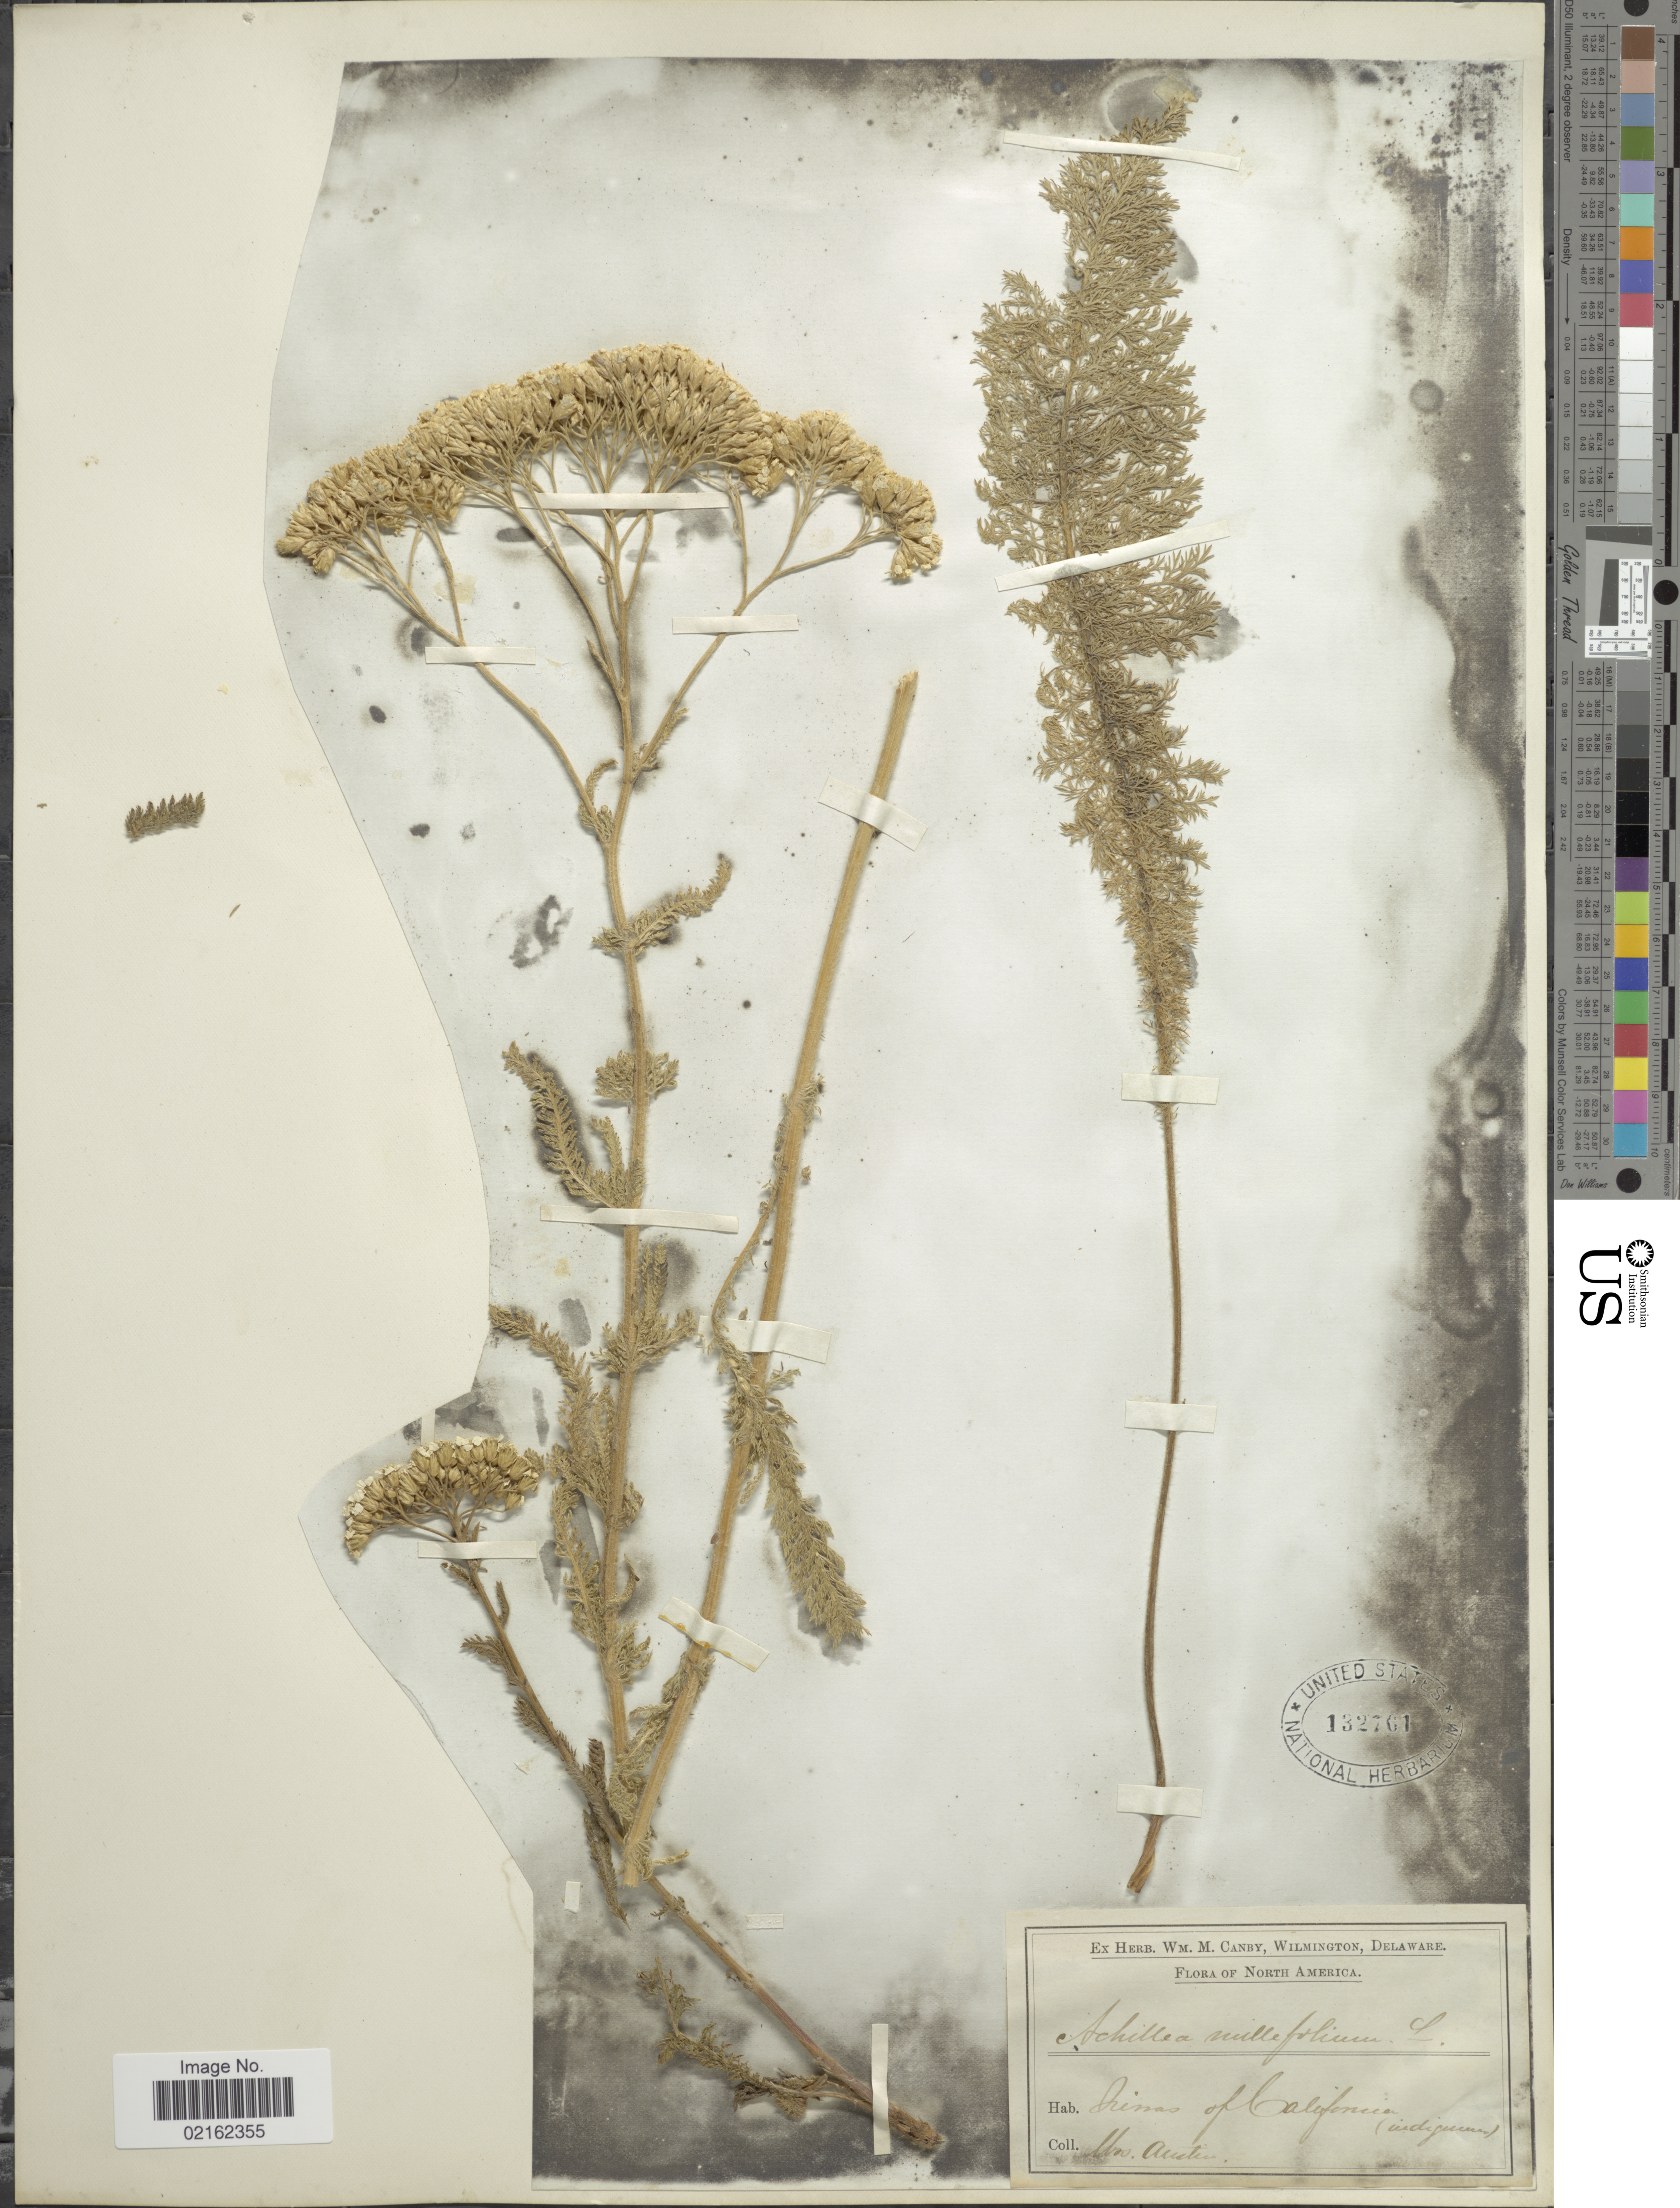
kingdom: Plantae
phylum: Tracheophyta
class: Magnoliopsida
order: Asterales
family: Asteraceae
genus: Achillea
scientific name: Achillea millefolium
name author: L.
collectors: Austin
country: United States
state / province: California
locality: North America, Sierras of California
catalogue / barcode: US 132761